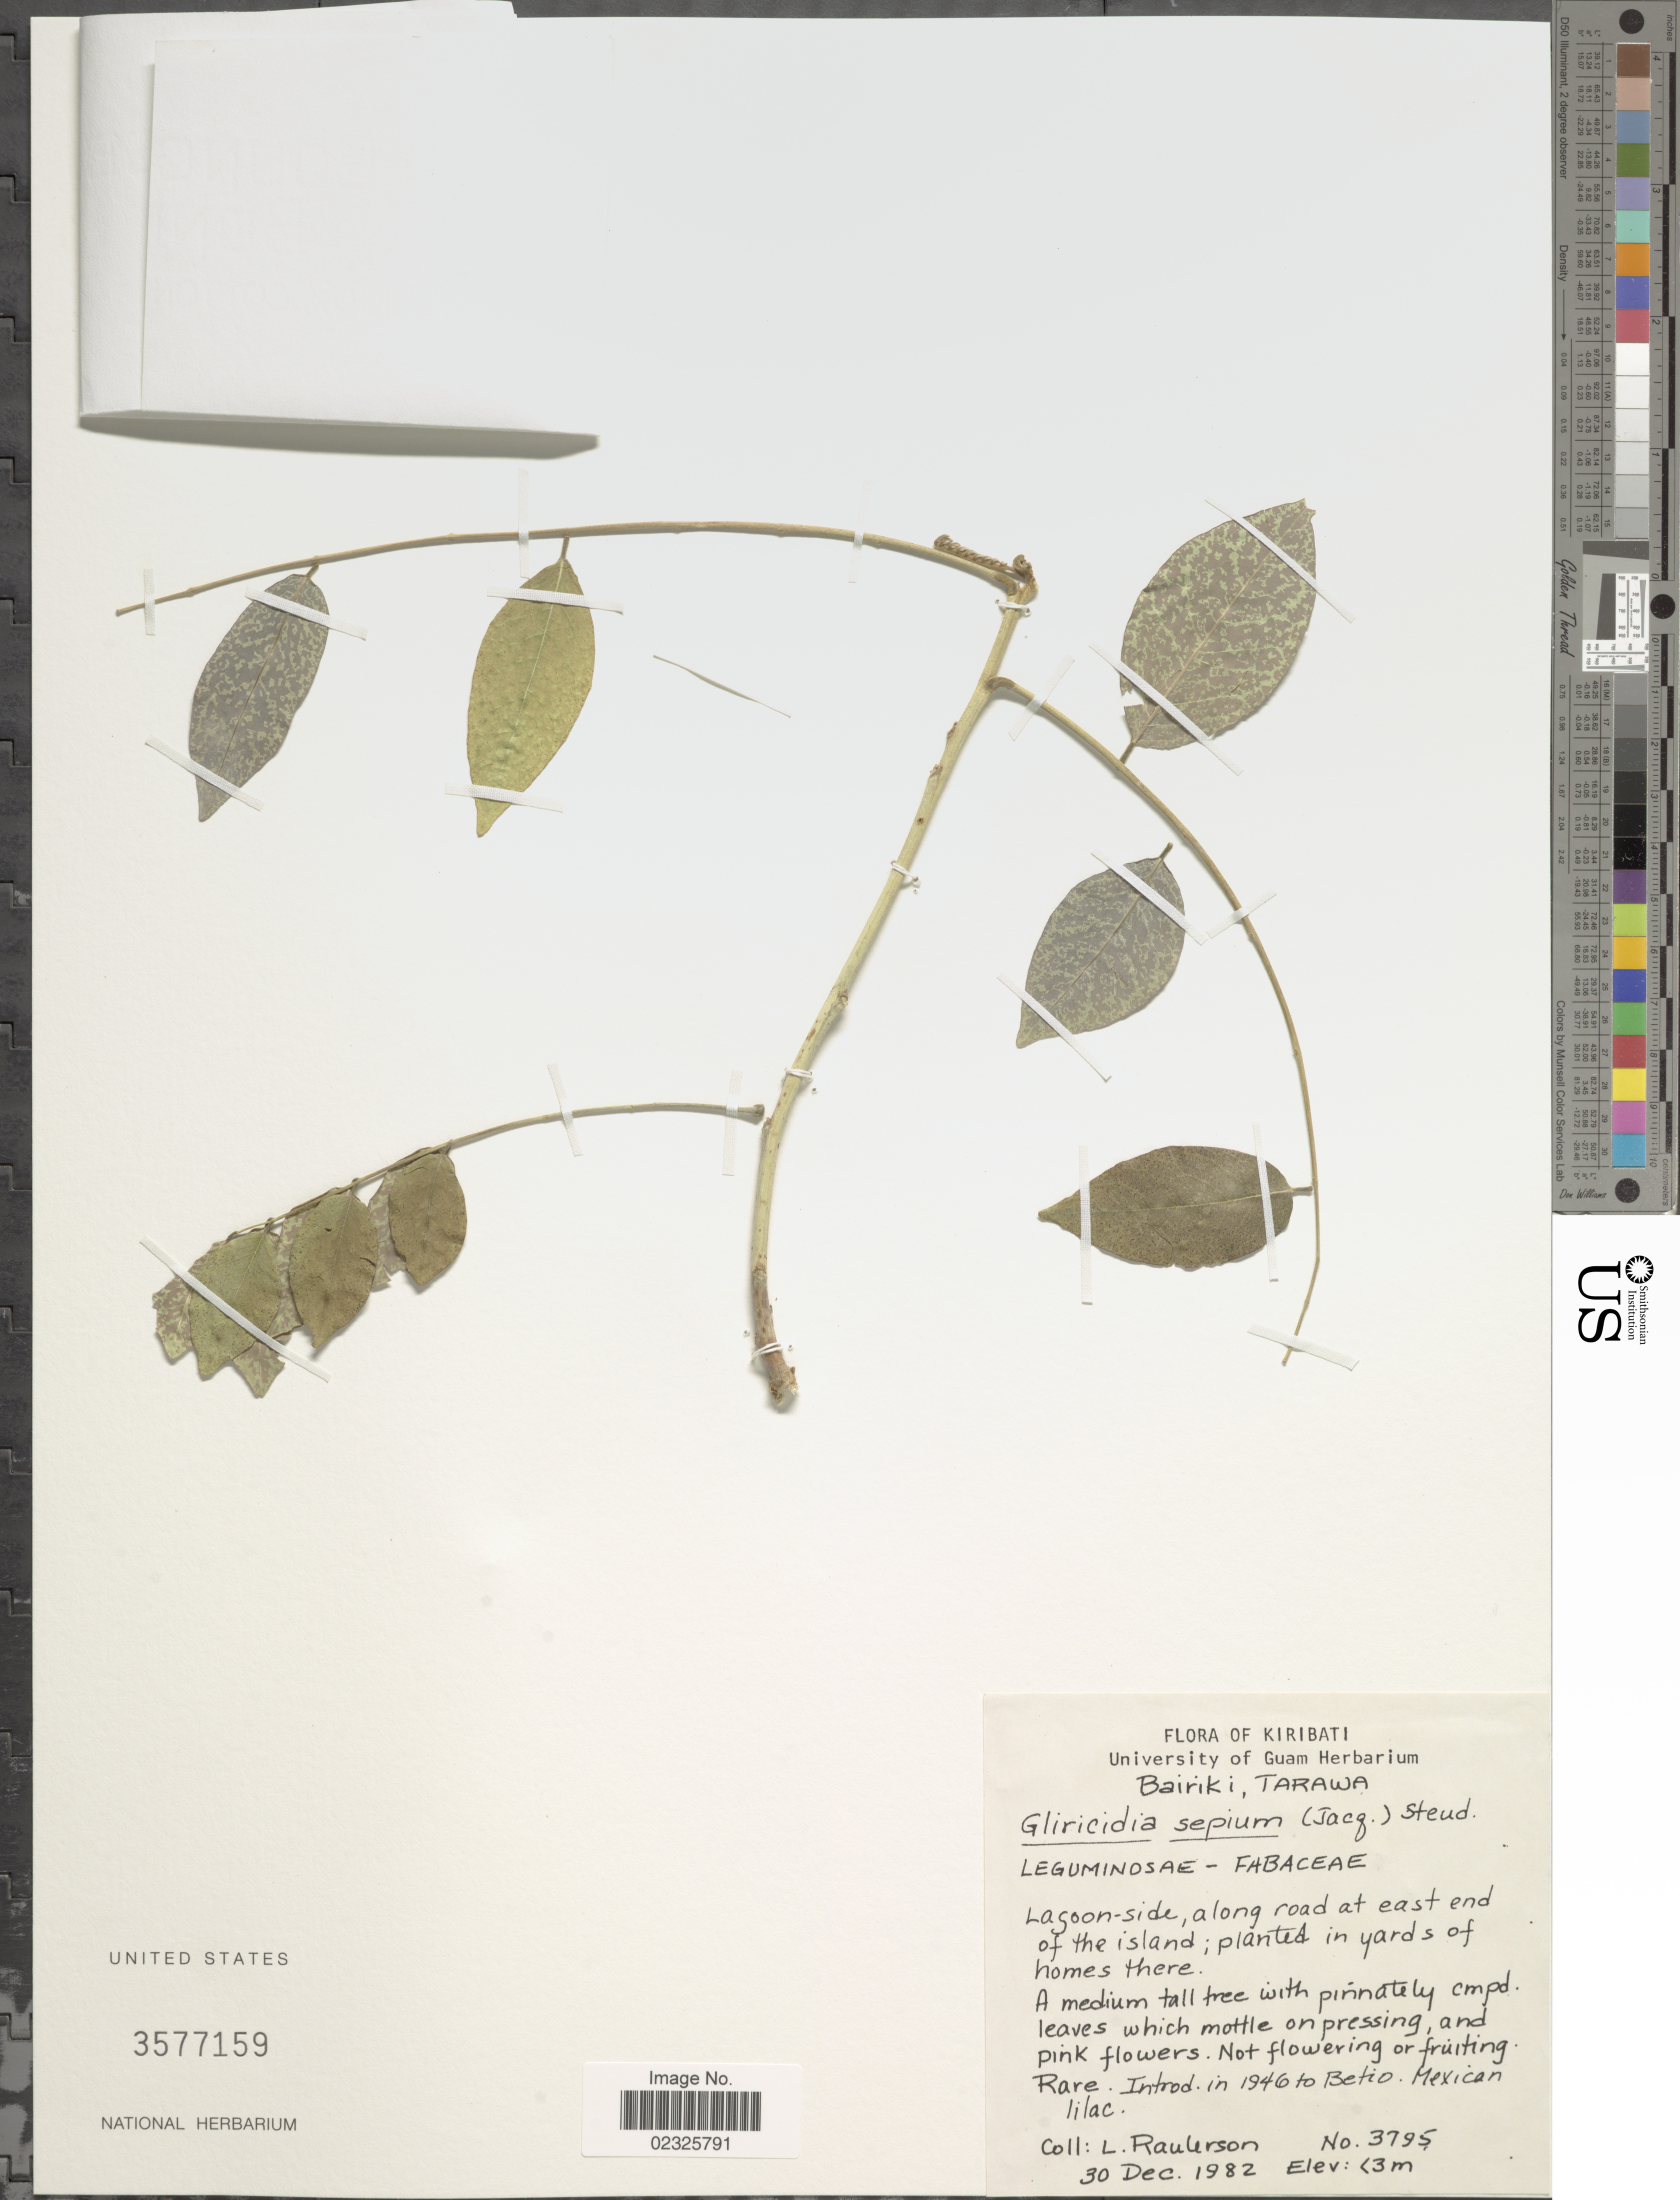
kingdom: Plantae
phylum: Tracheophyta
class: Magnoliopsida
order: Fabales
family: Fabaceae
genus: Gliricidia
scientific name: Gliricidia sepium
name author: (Jacq.) Kunth ex Walp.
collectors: L. Raulerson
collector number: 3795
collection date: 1982-12-30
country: Kiribati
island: Tarawa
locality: Bairiki, Tarawa. Lagoon-side, along road at east end of the island; planted in yards of homes there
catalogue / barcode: US 3577159